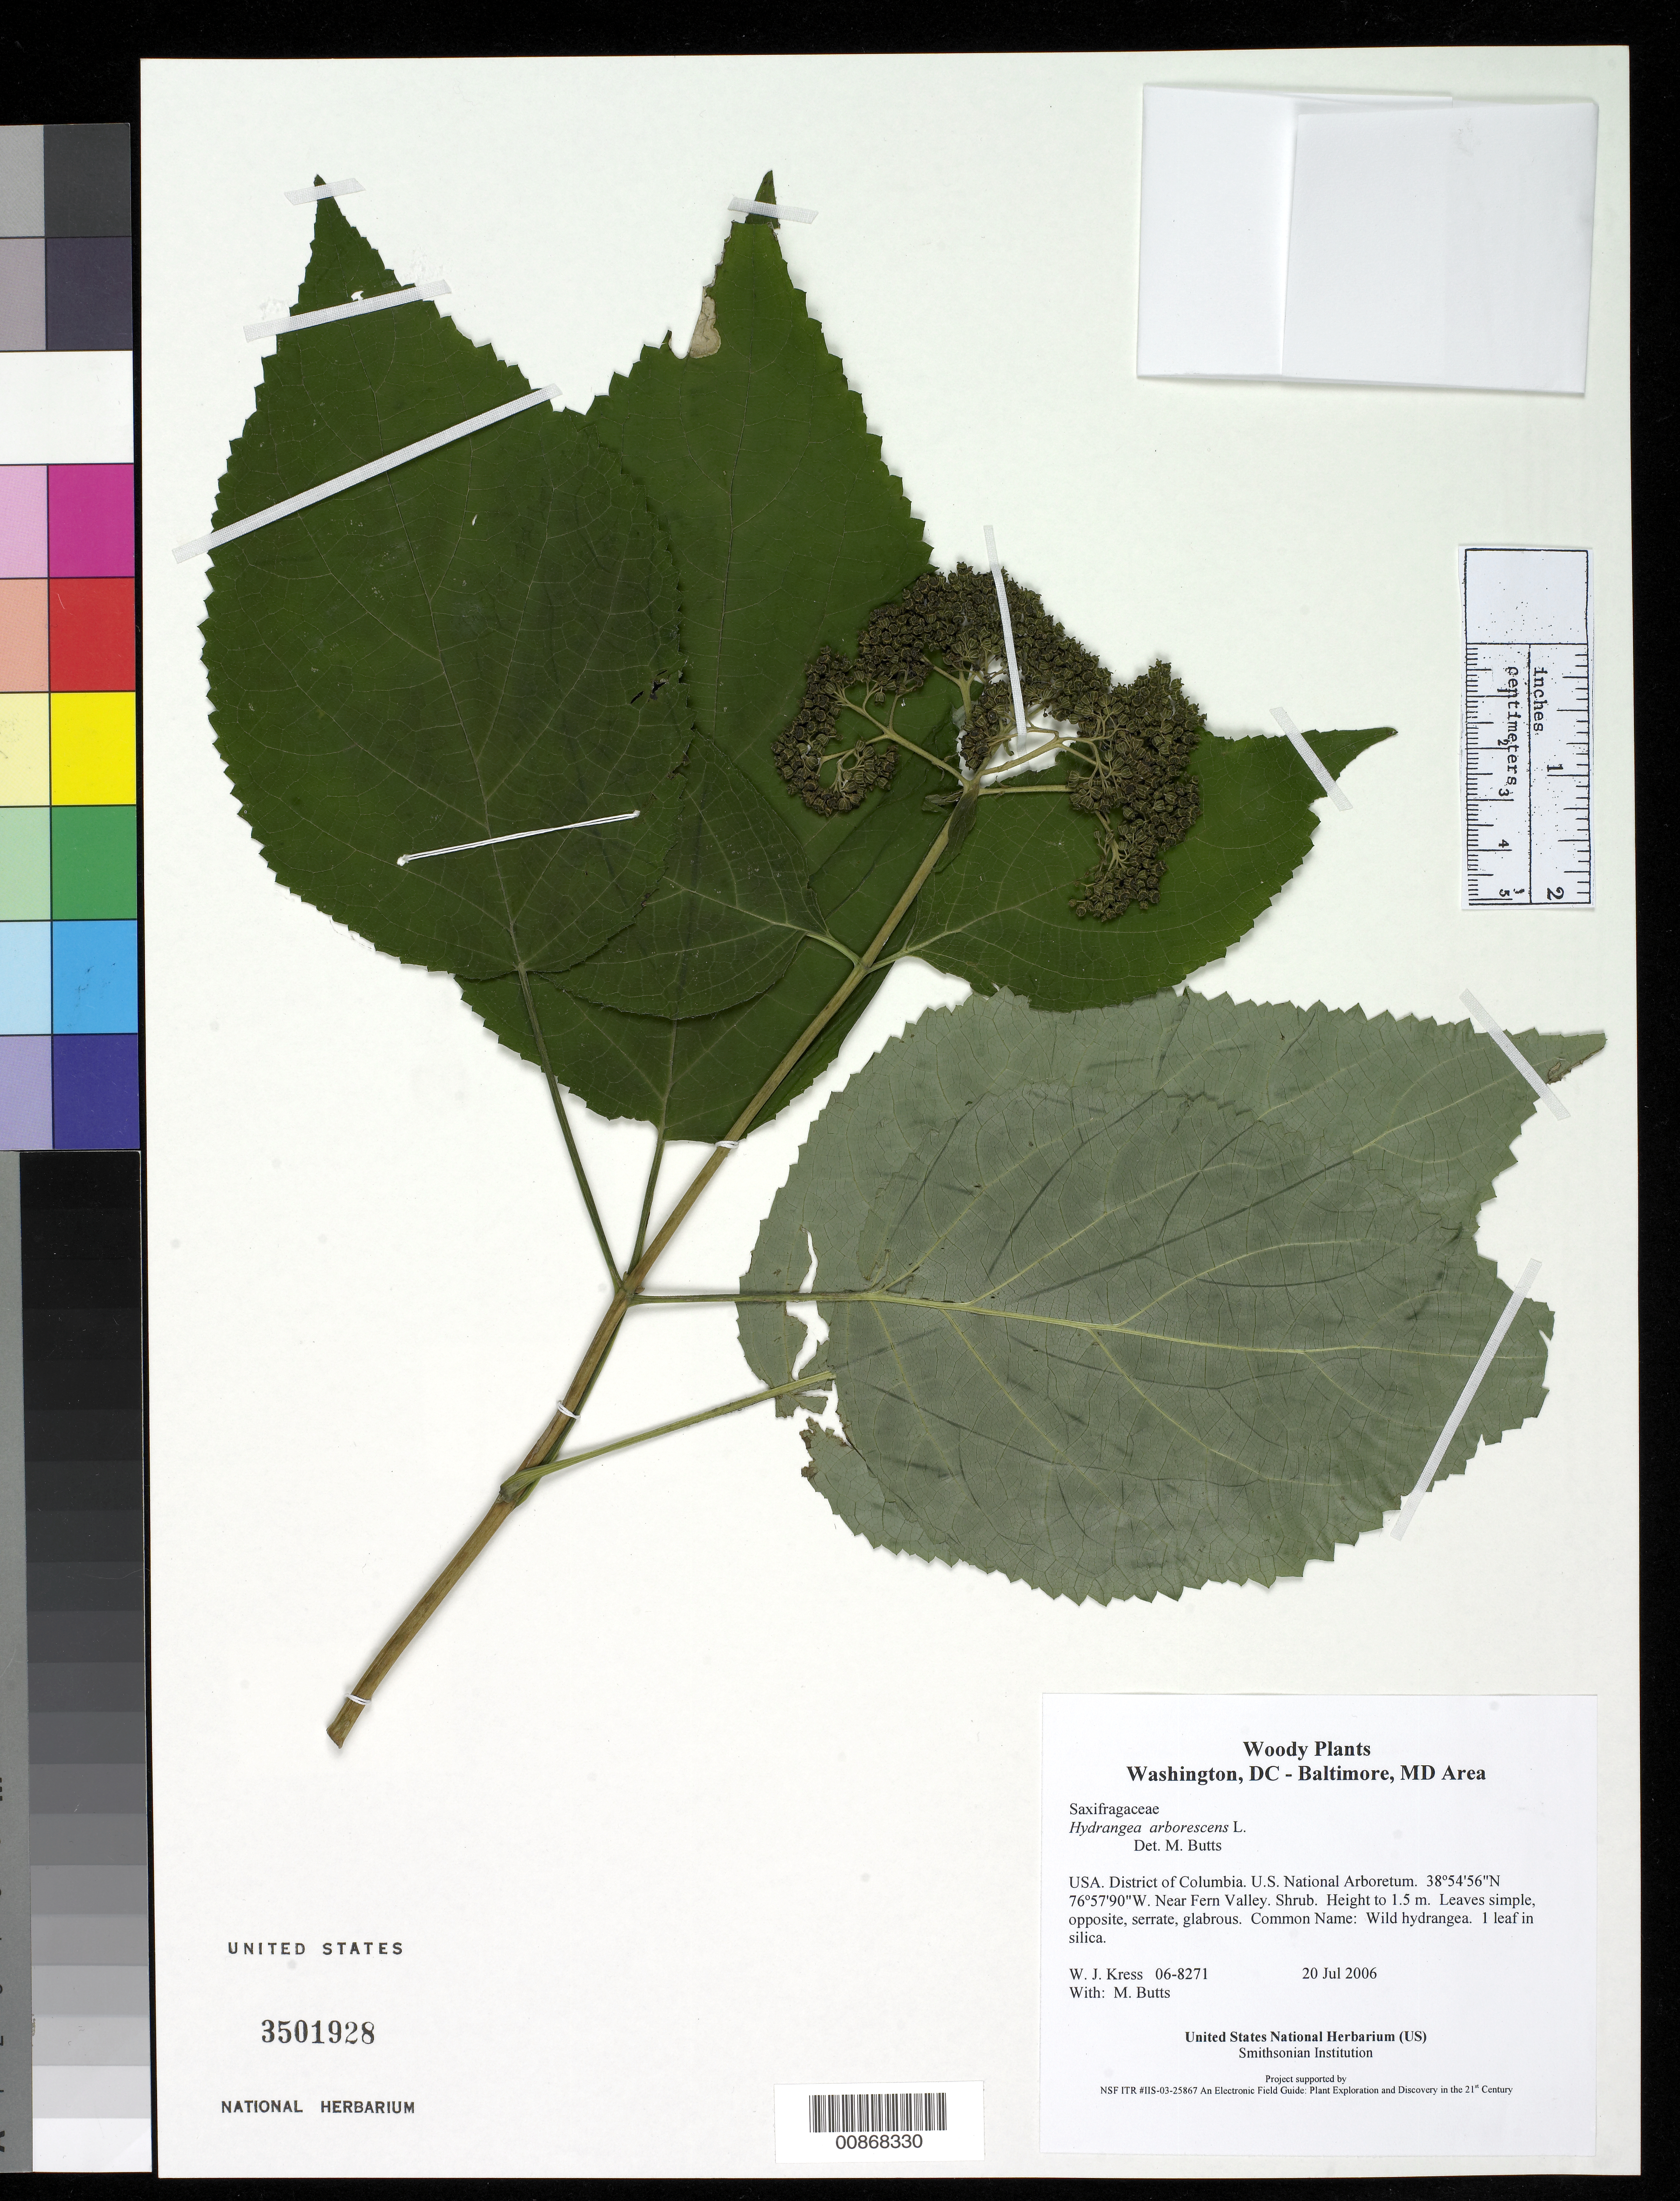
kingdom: Plantae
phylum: Tracheophyta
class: Magnoliopsida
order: Cornales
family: Hydrangeaceae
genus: Hydrangea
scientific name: Hydrangea arborescens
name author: L.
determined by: Butts, M. B.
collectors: W. J. Kress & M. B. Butts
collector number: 06-8271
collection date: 2006-07-20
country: United States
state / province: District of Columbia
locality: U.S. National Arboretum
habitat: Near Fern Valley.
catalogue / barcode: US 3501928